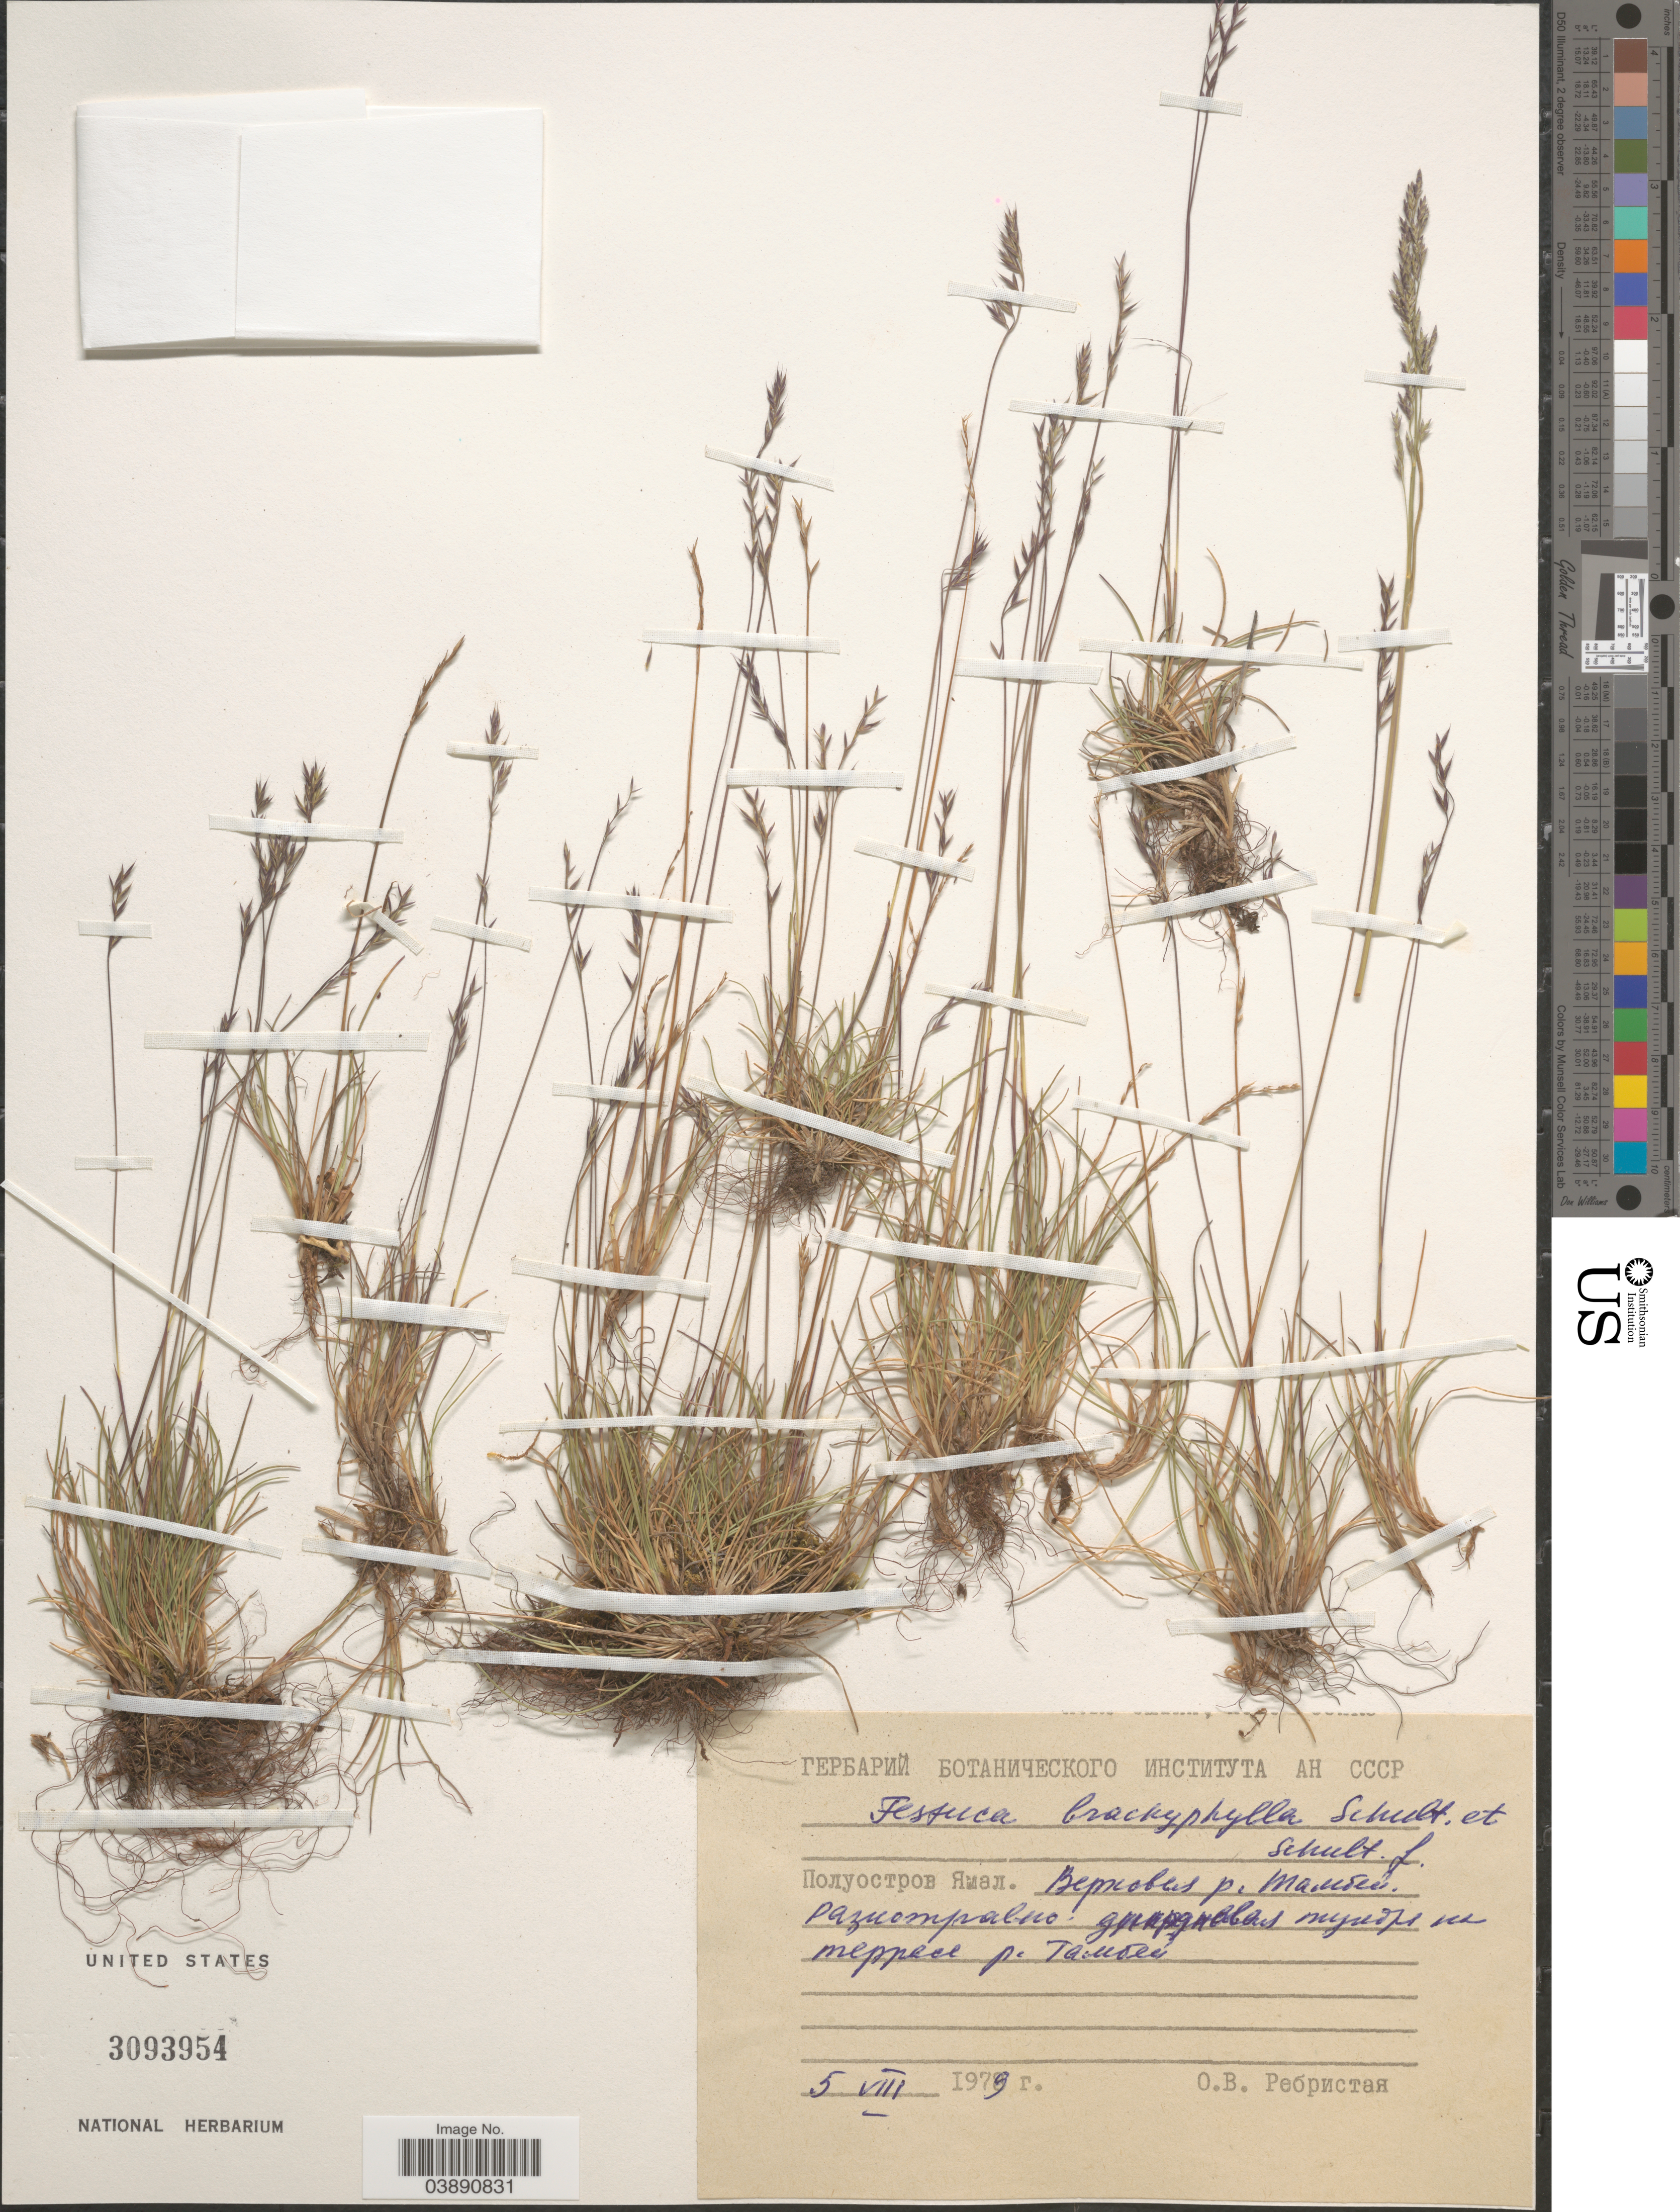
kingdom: Plantae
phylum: Tracheophyta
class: Liliopsida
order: Poales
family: Poaceae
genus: Festuca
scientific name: Festuca brachyphylla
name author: Schult. & Schult. f.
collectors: O. Rebristaya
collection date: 1979-08-05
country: Russian Federation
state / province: Tyumen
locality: Yamalo-Nenets, river Tambey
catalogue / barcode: US 3093954